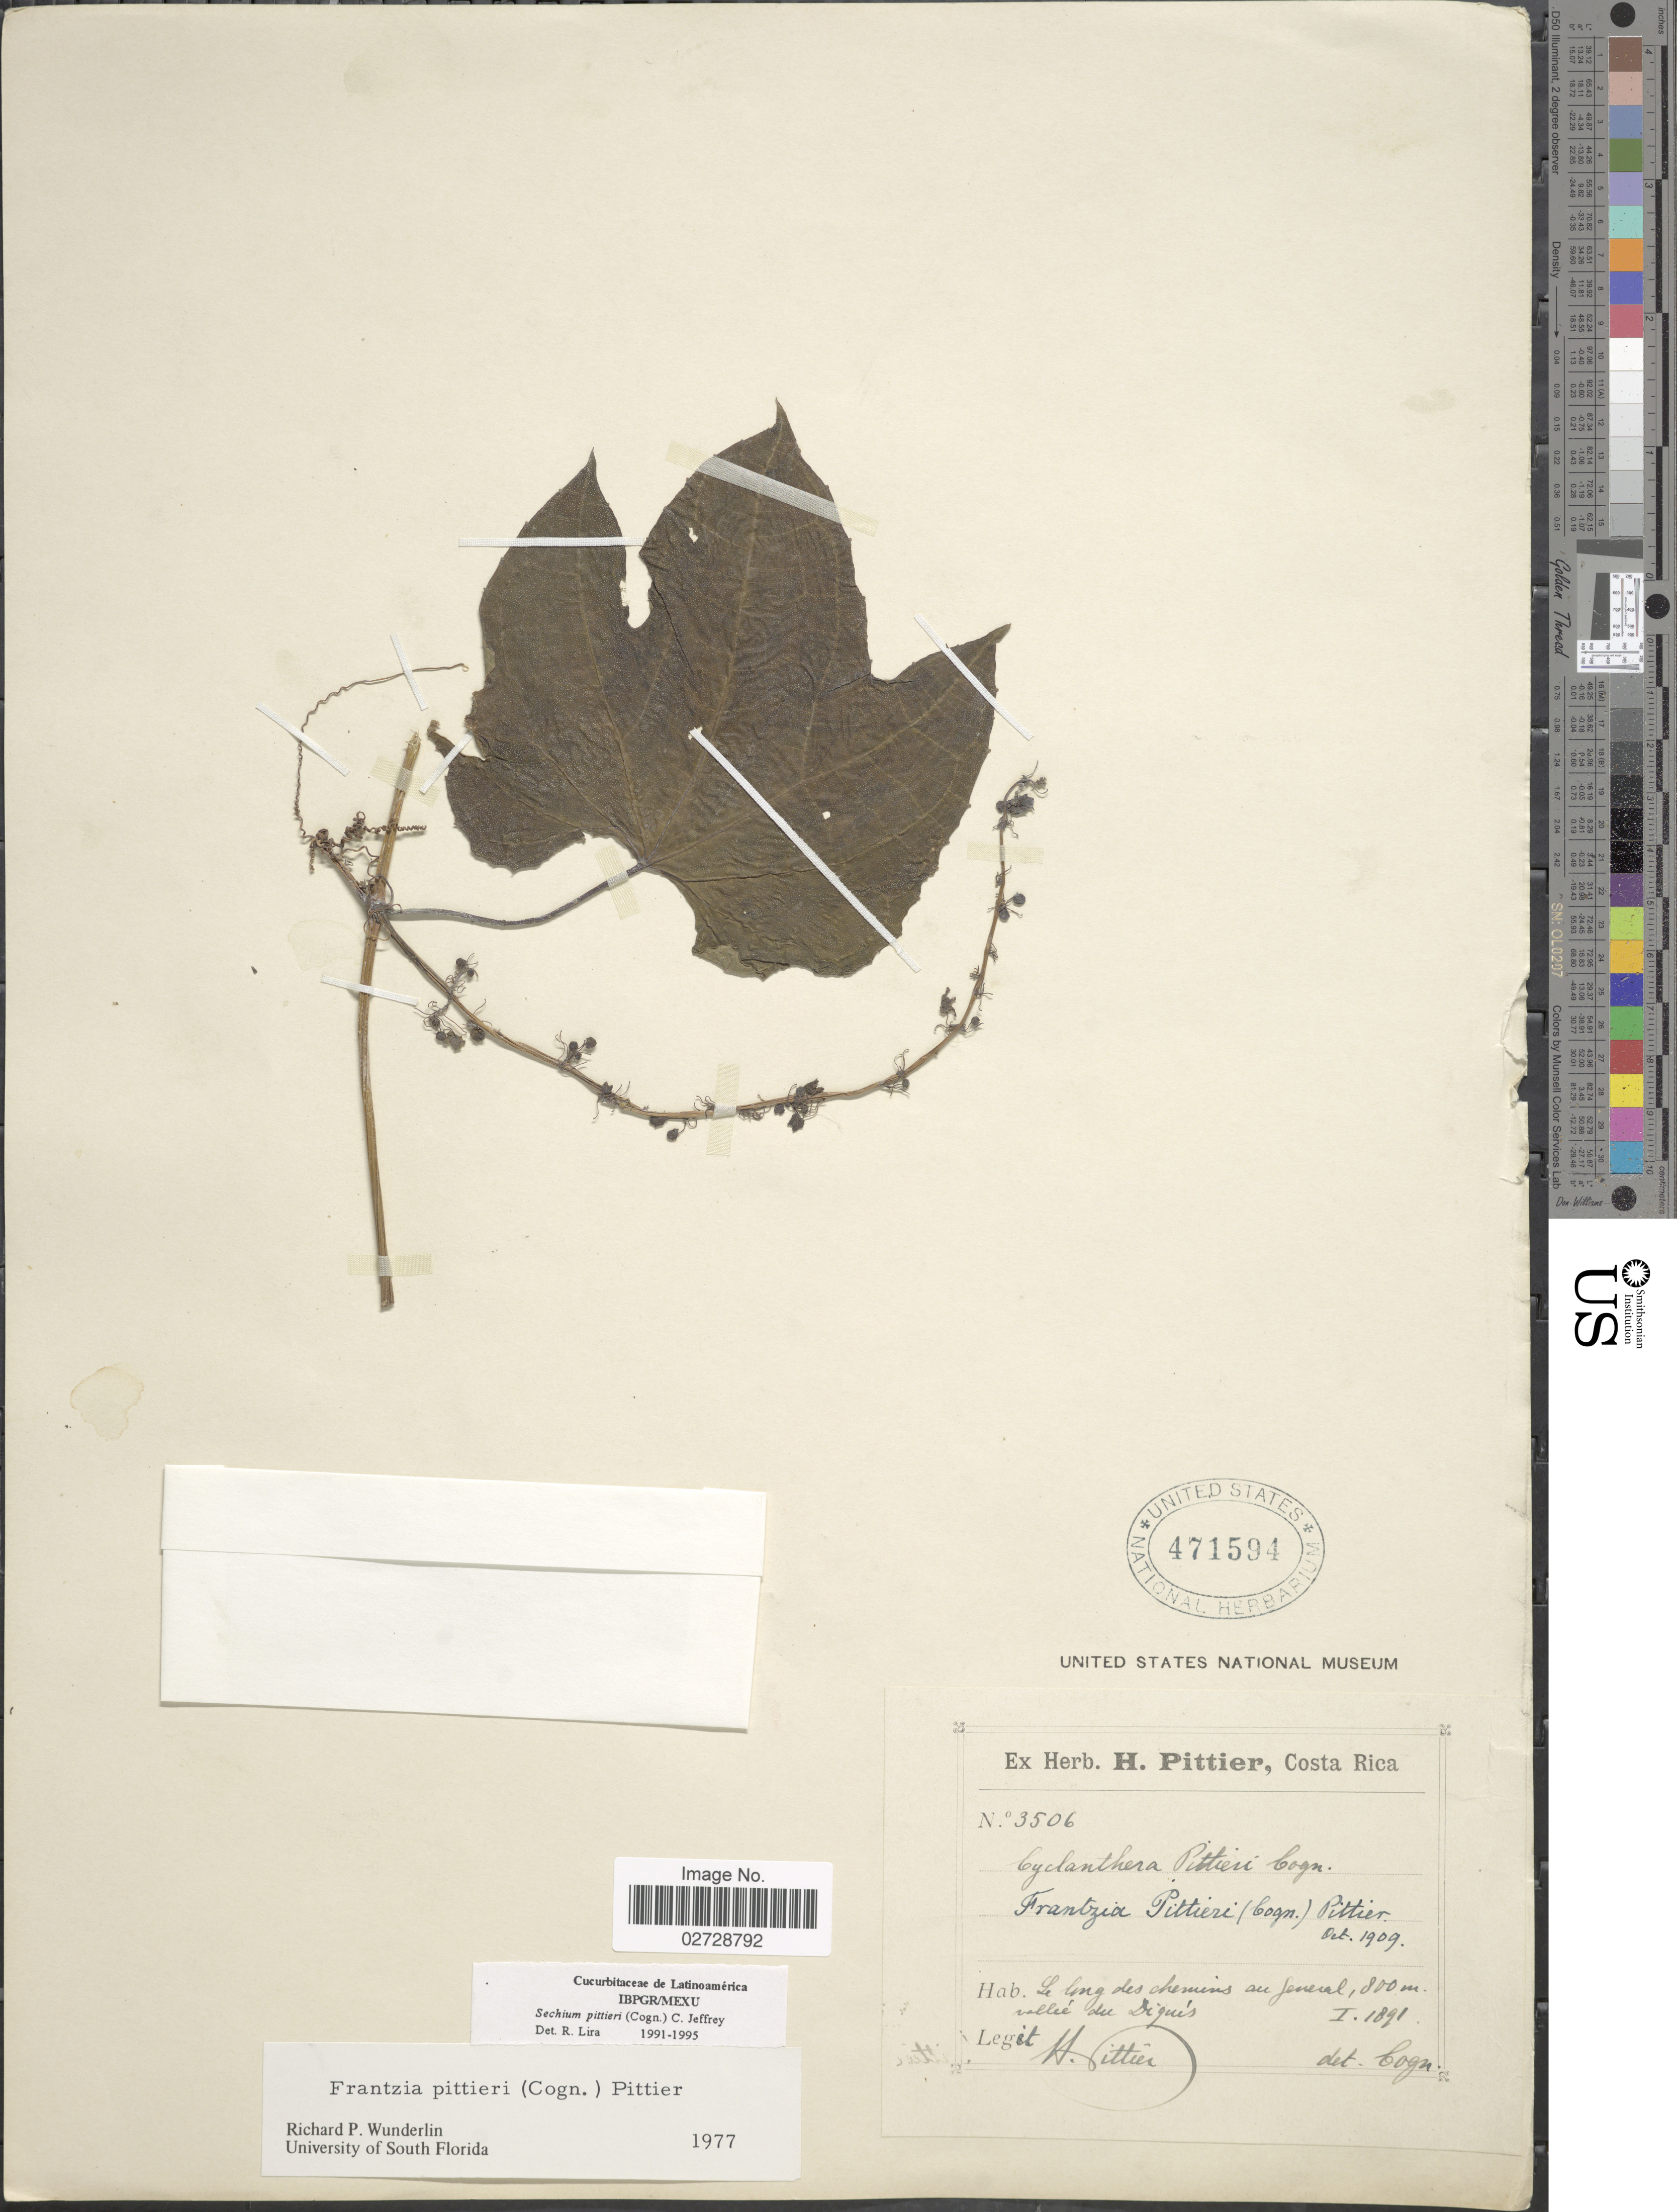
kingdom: Plantae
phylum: Tracheophyta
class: Magnoliopsida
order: Cucurbitales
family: Cucurbitaceae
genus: Sechium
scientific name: Sechium pittieri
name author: (Cogn.) C. Jeffrey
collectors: H. F. Pittier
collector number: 3506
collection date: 1891-01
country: Costa Rica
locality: Le long des chemins au General, vallee du Diques.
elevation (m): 800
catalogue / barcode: US 471594